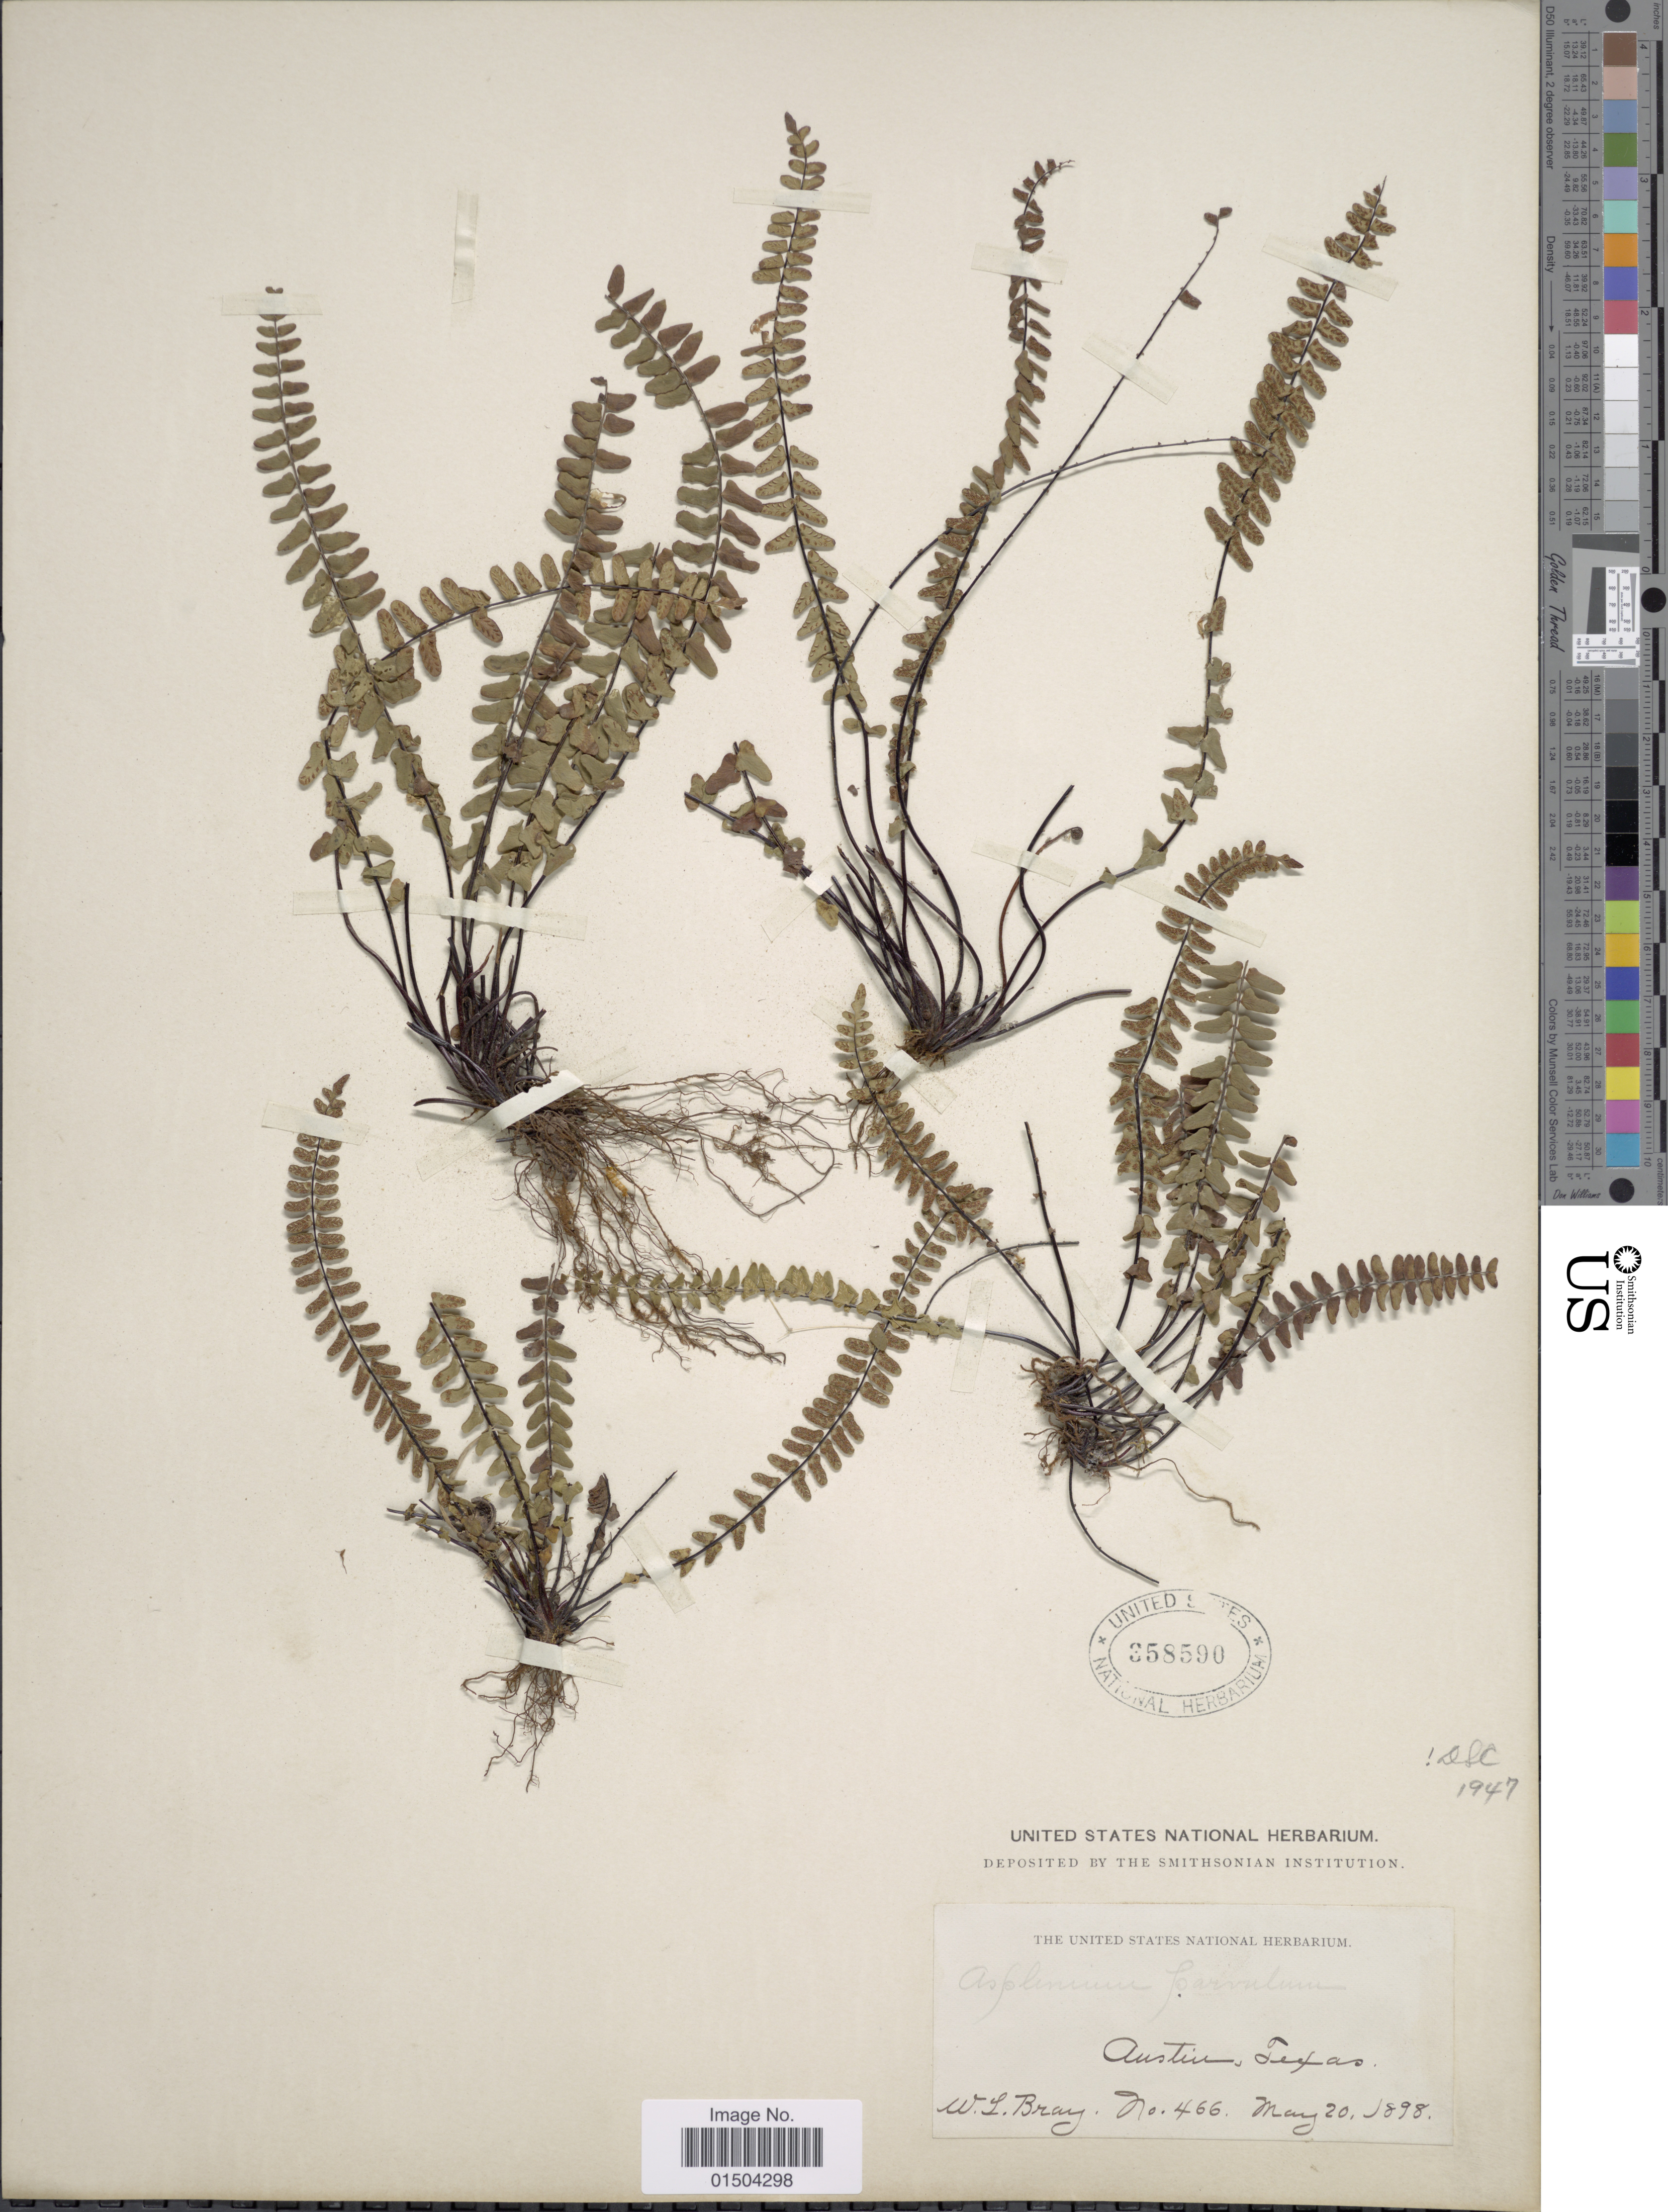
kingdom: Plantae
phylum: Tracheophyta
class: Polypodiopsida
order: Polypodiales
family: Aspleniaceae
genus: Asplenium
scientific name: Asplenium resiliens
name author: Kunze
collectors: W. L. Bray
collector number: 466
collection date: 1898-05-20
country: United States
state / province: Texas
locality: Austin.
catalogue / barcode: US 358590